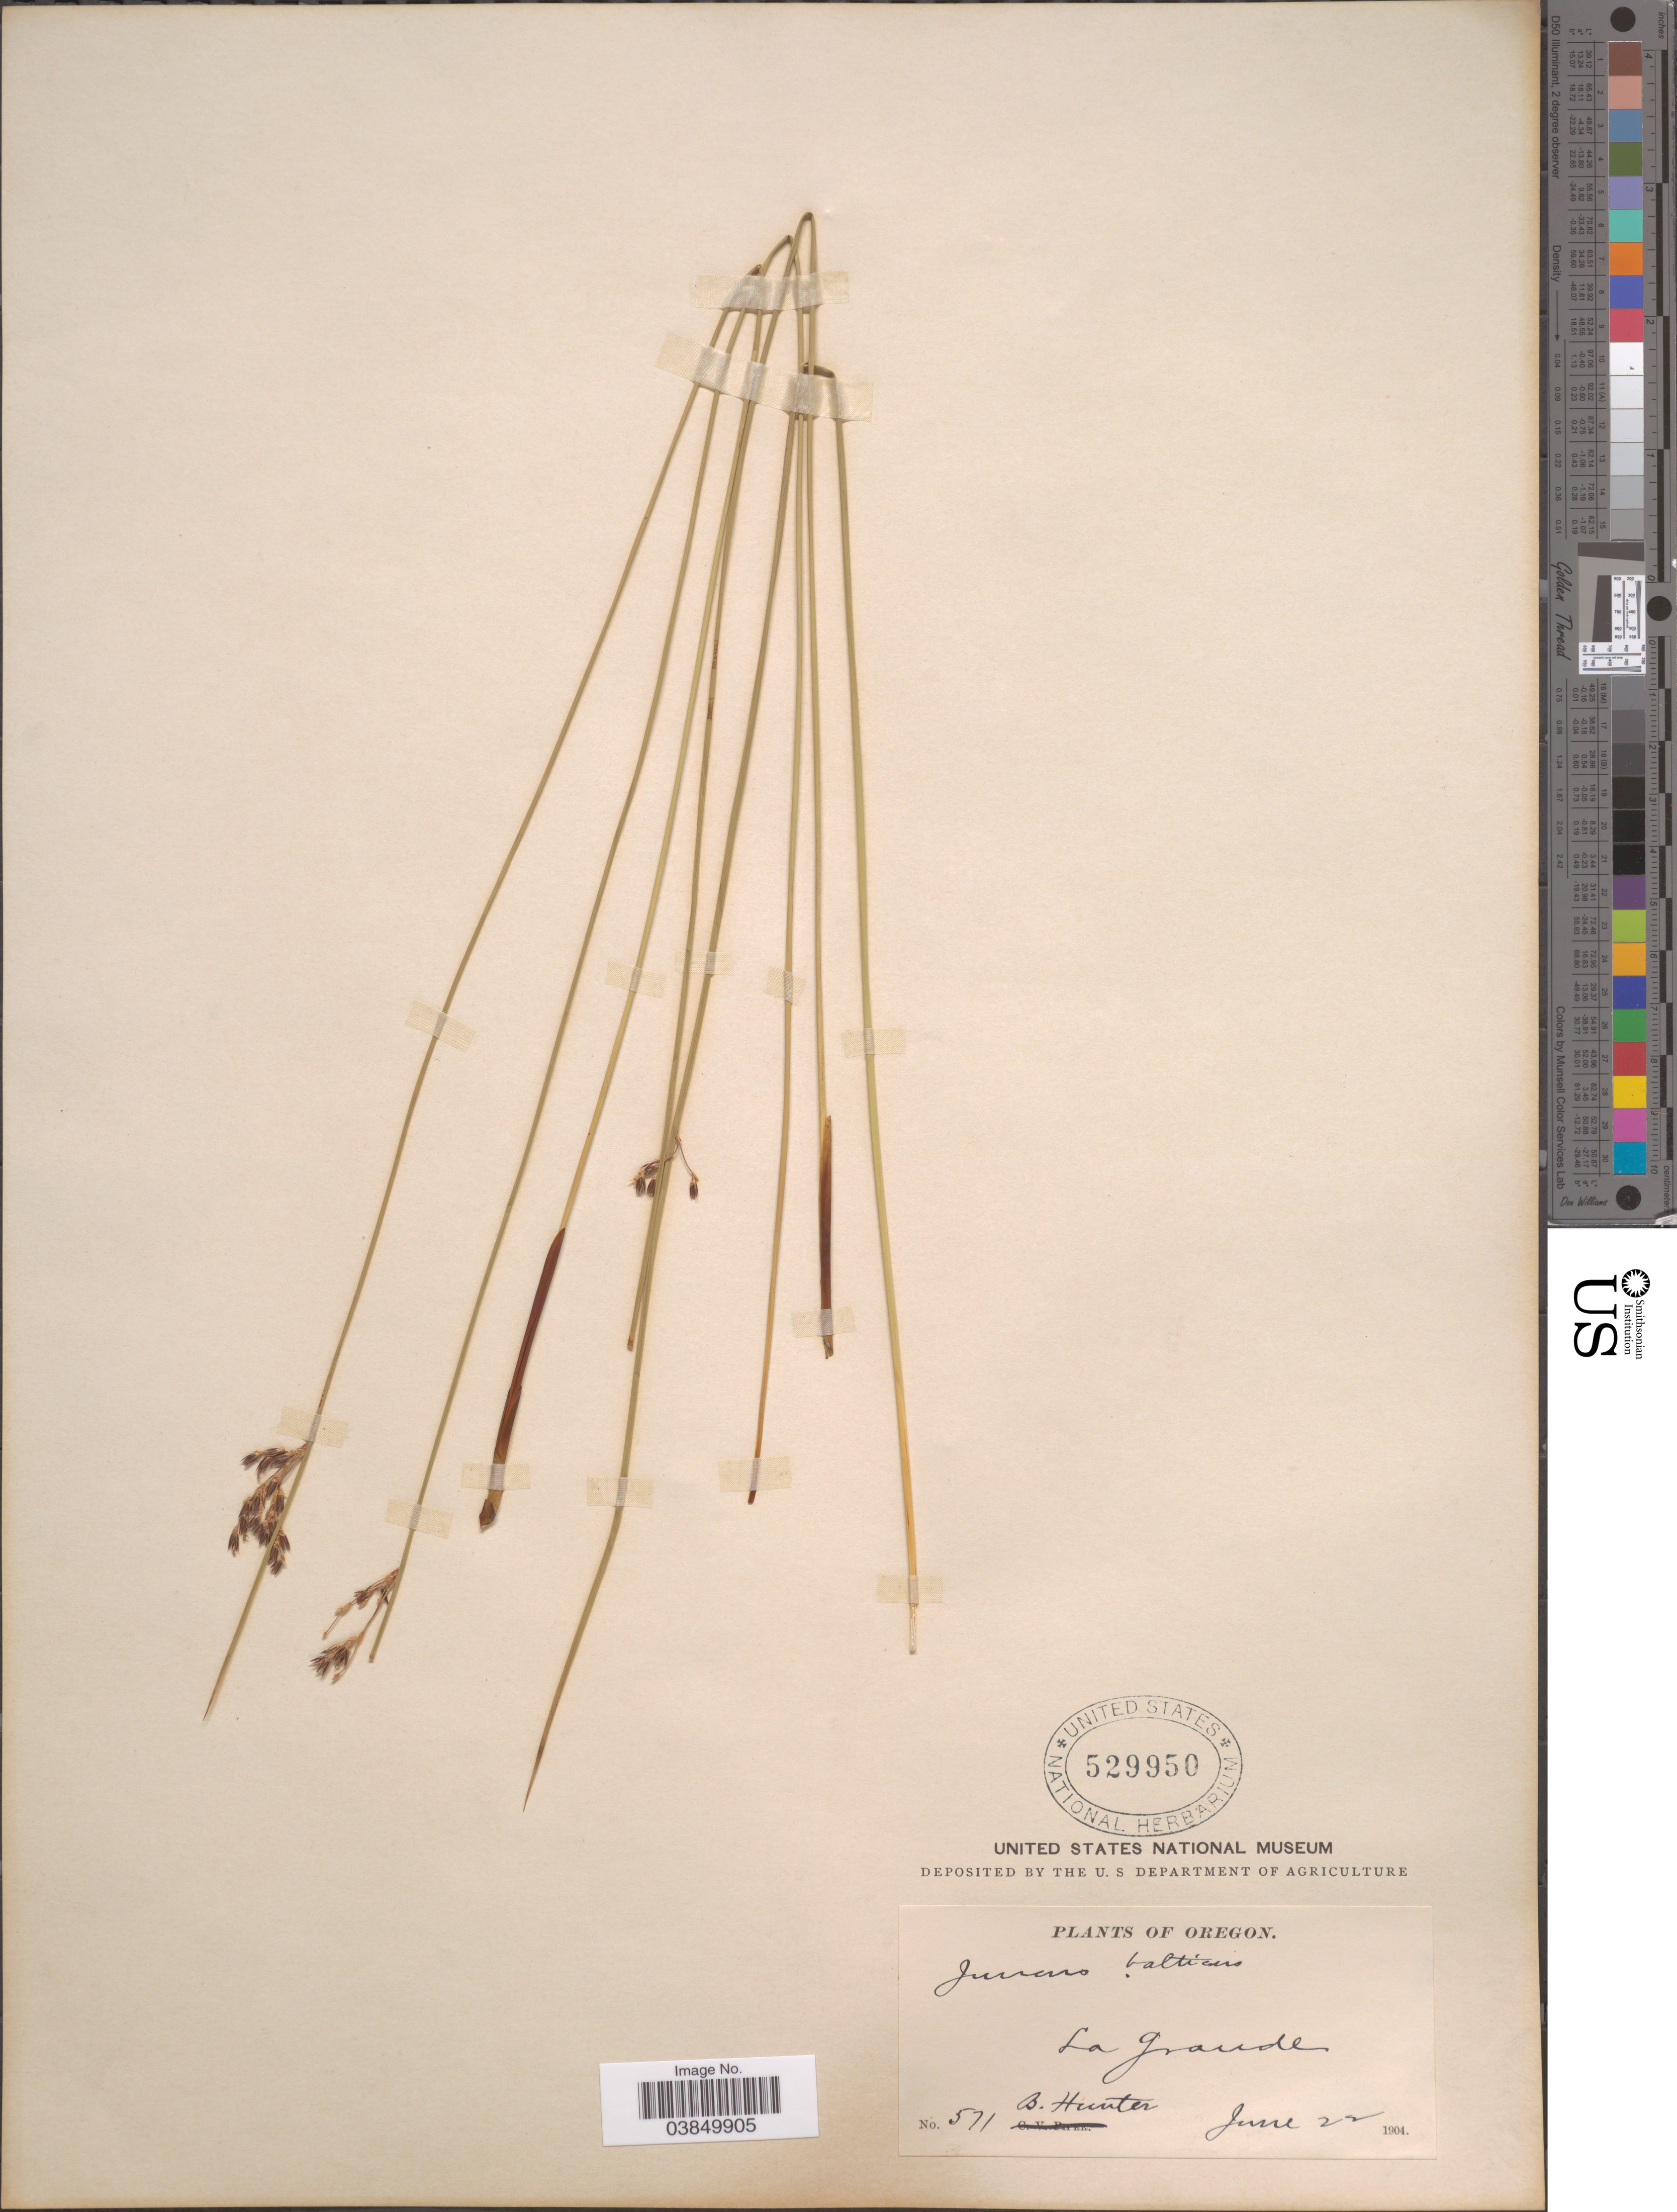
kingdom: Plantae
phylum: Tracheophyta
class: Liliopsida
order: Poales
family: Juncaceae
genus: Juncus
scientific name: Juncus balticus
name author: Willd.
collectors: B. Hunter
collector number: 571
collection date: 1904-06-22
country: United States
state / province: Oregon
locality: La Grande.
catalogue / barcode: US 529950